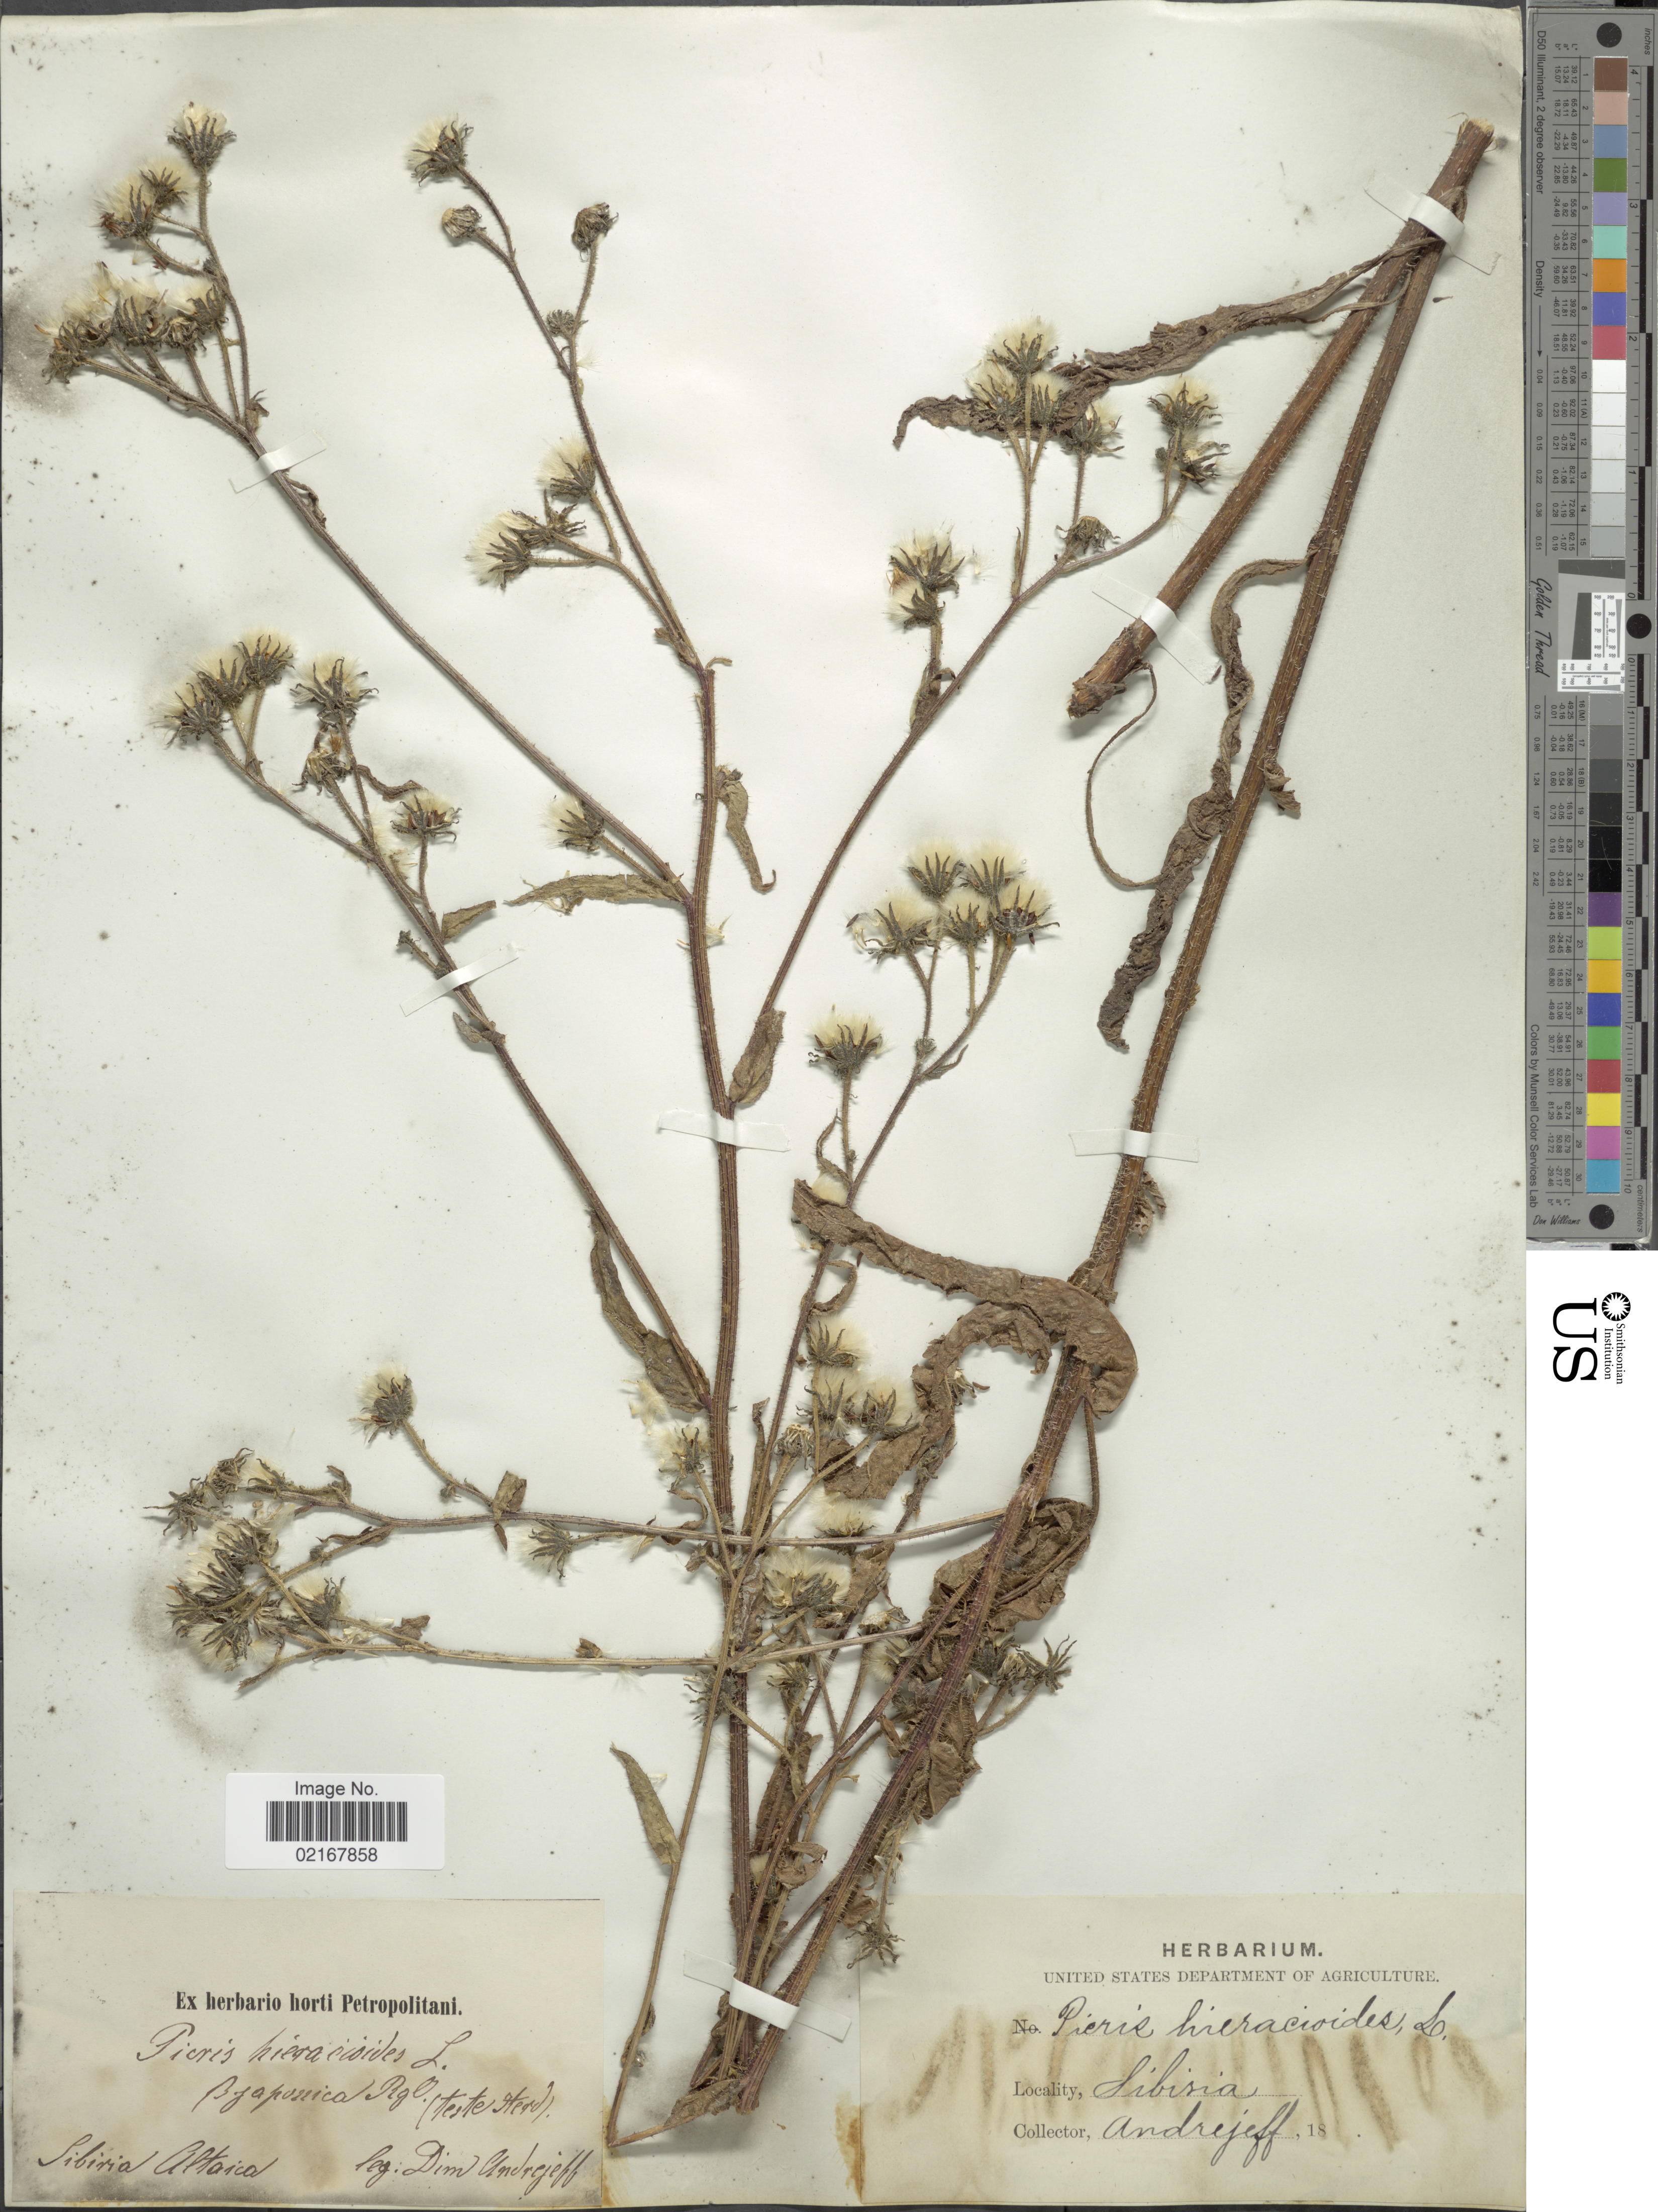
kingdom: Plantae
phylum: Tracheophyta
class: Magnoliopsida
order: Asterales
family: Asteraceae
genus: Picris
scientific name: Picris hieracioides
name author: L.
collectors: Andrejeff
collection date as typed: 18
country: Russian Federation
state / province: West Siberia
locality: Sibiria, Altaica